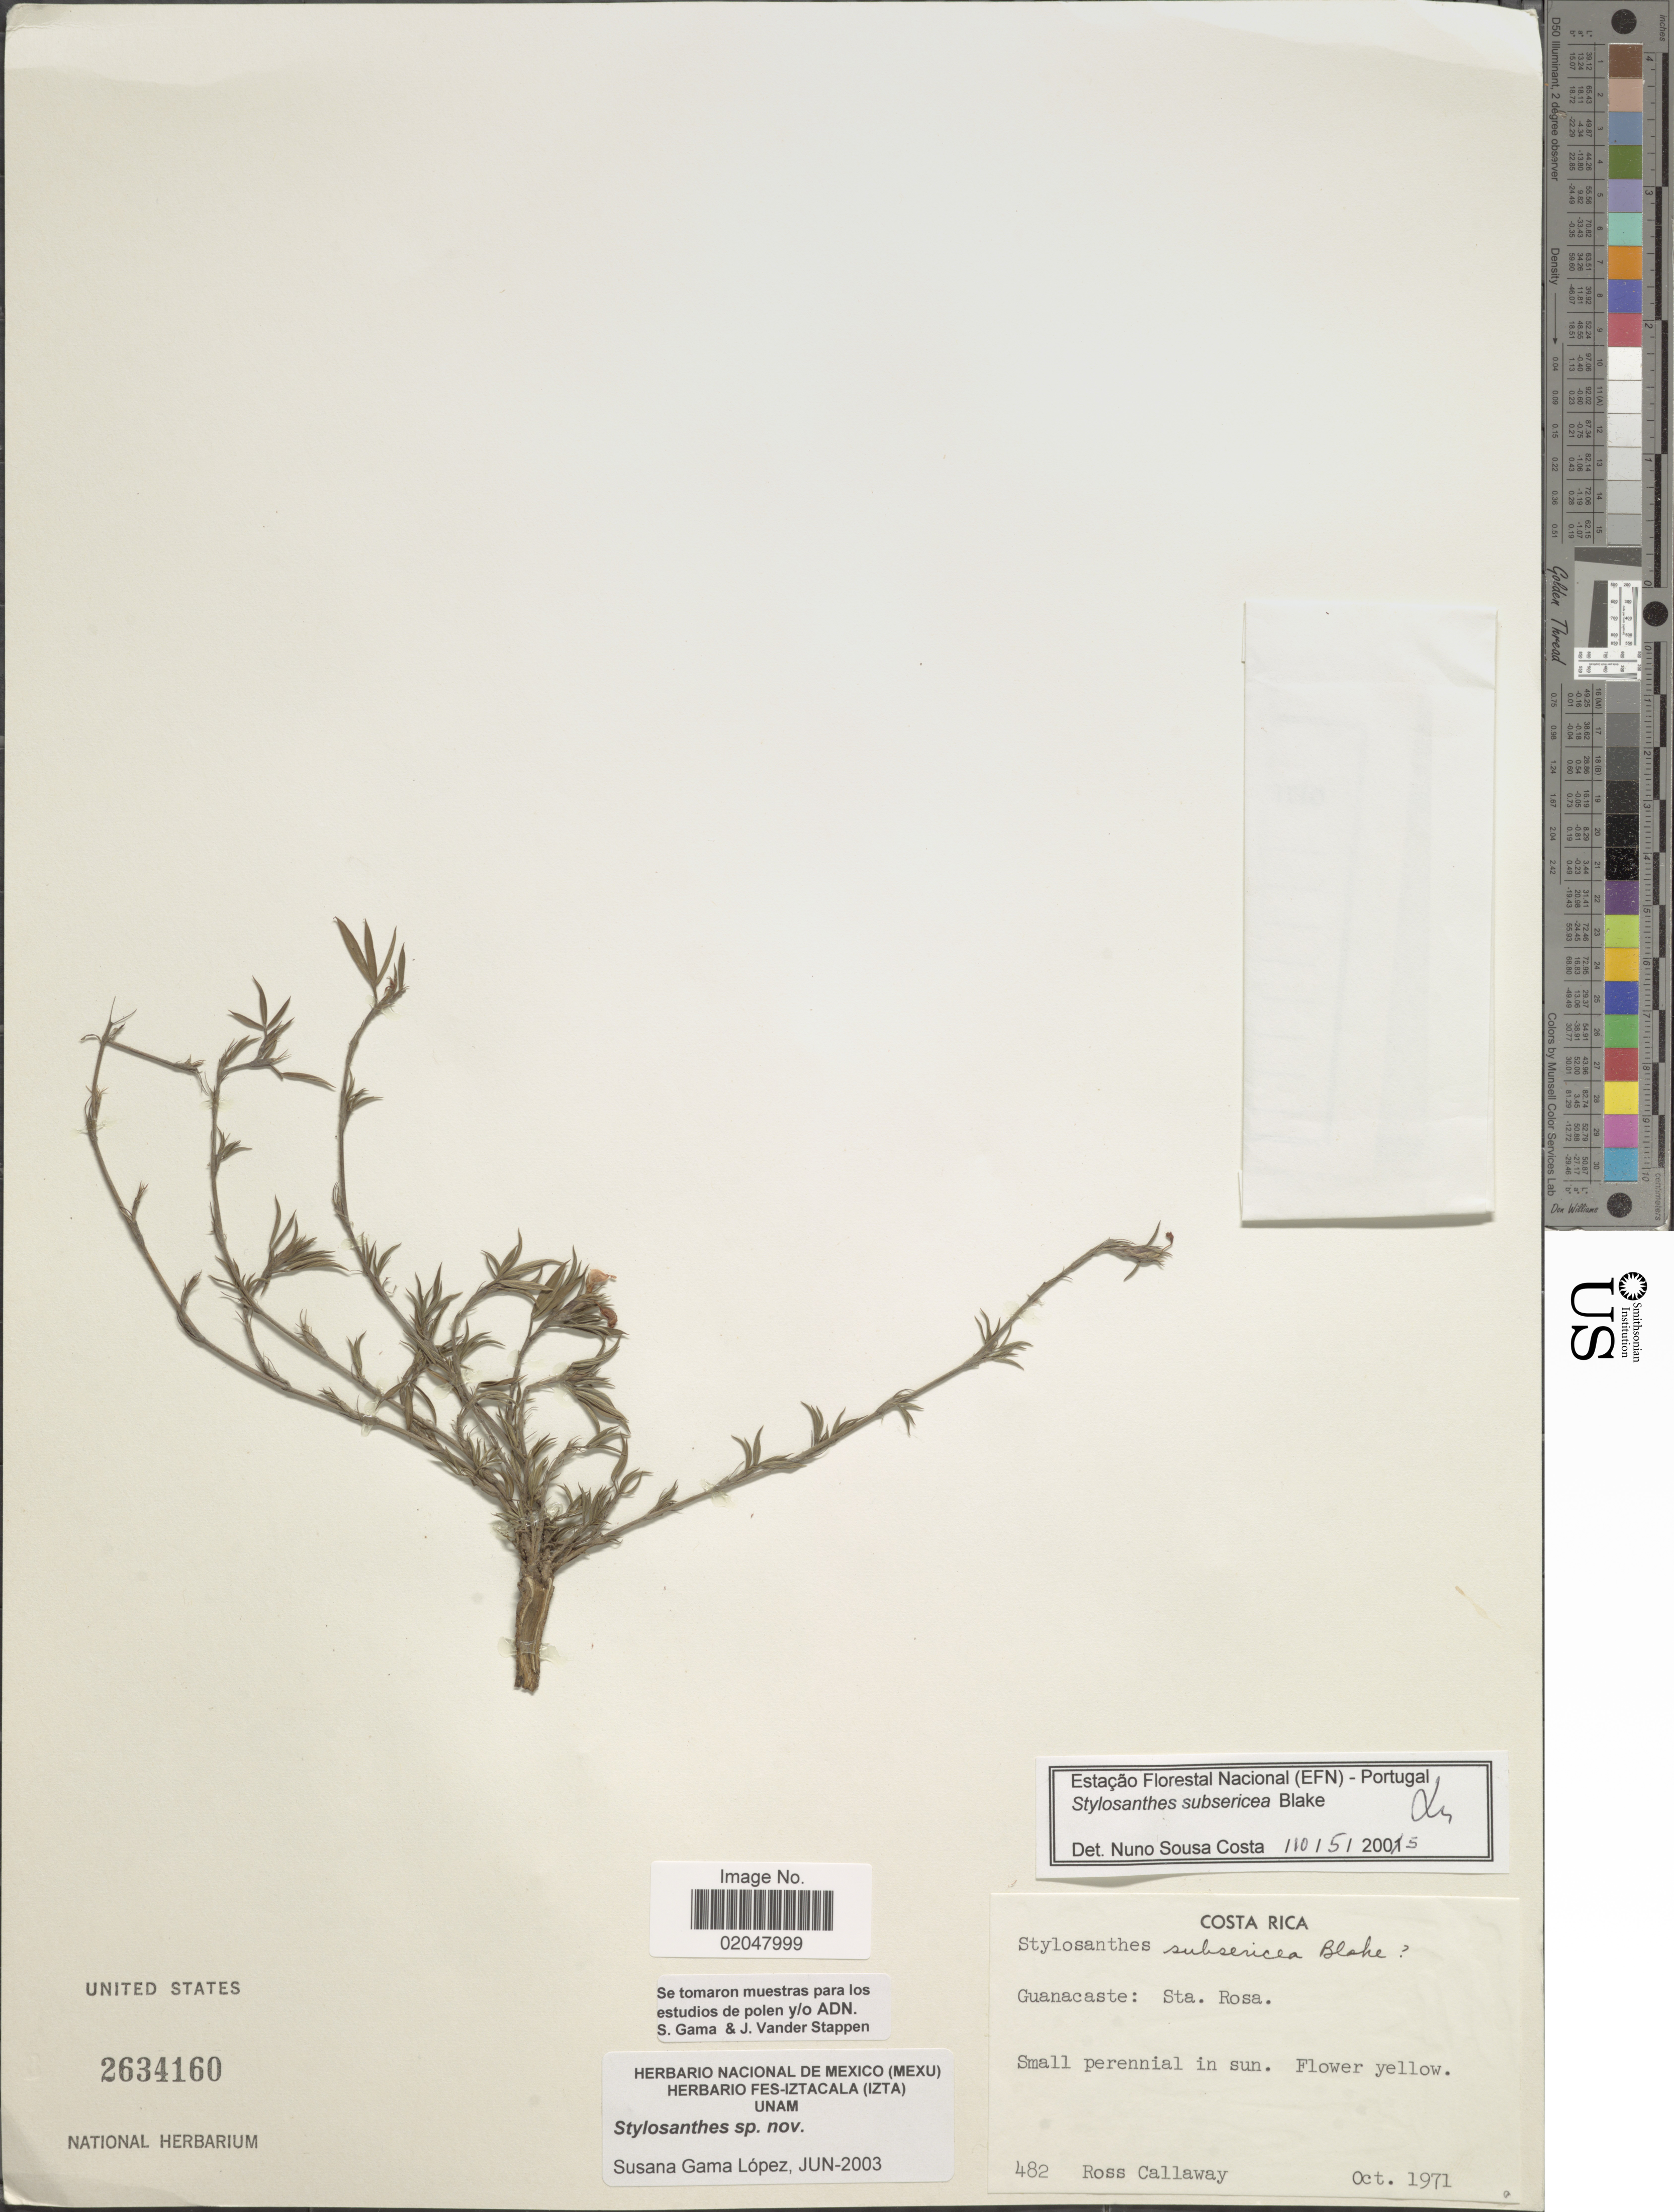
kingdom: Plantae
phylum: Tracheophyta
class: Magnoliopsida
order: Fabales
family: Fabaceae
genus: Stylosanthes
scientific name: Stylosanthes subsericea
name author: S.F. Blake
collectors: R. Callaway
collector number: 482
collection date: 1971-10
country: Costa Rica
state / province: Guanacaste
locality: Sta. Rosa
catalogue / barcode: US 2634160